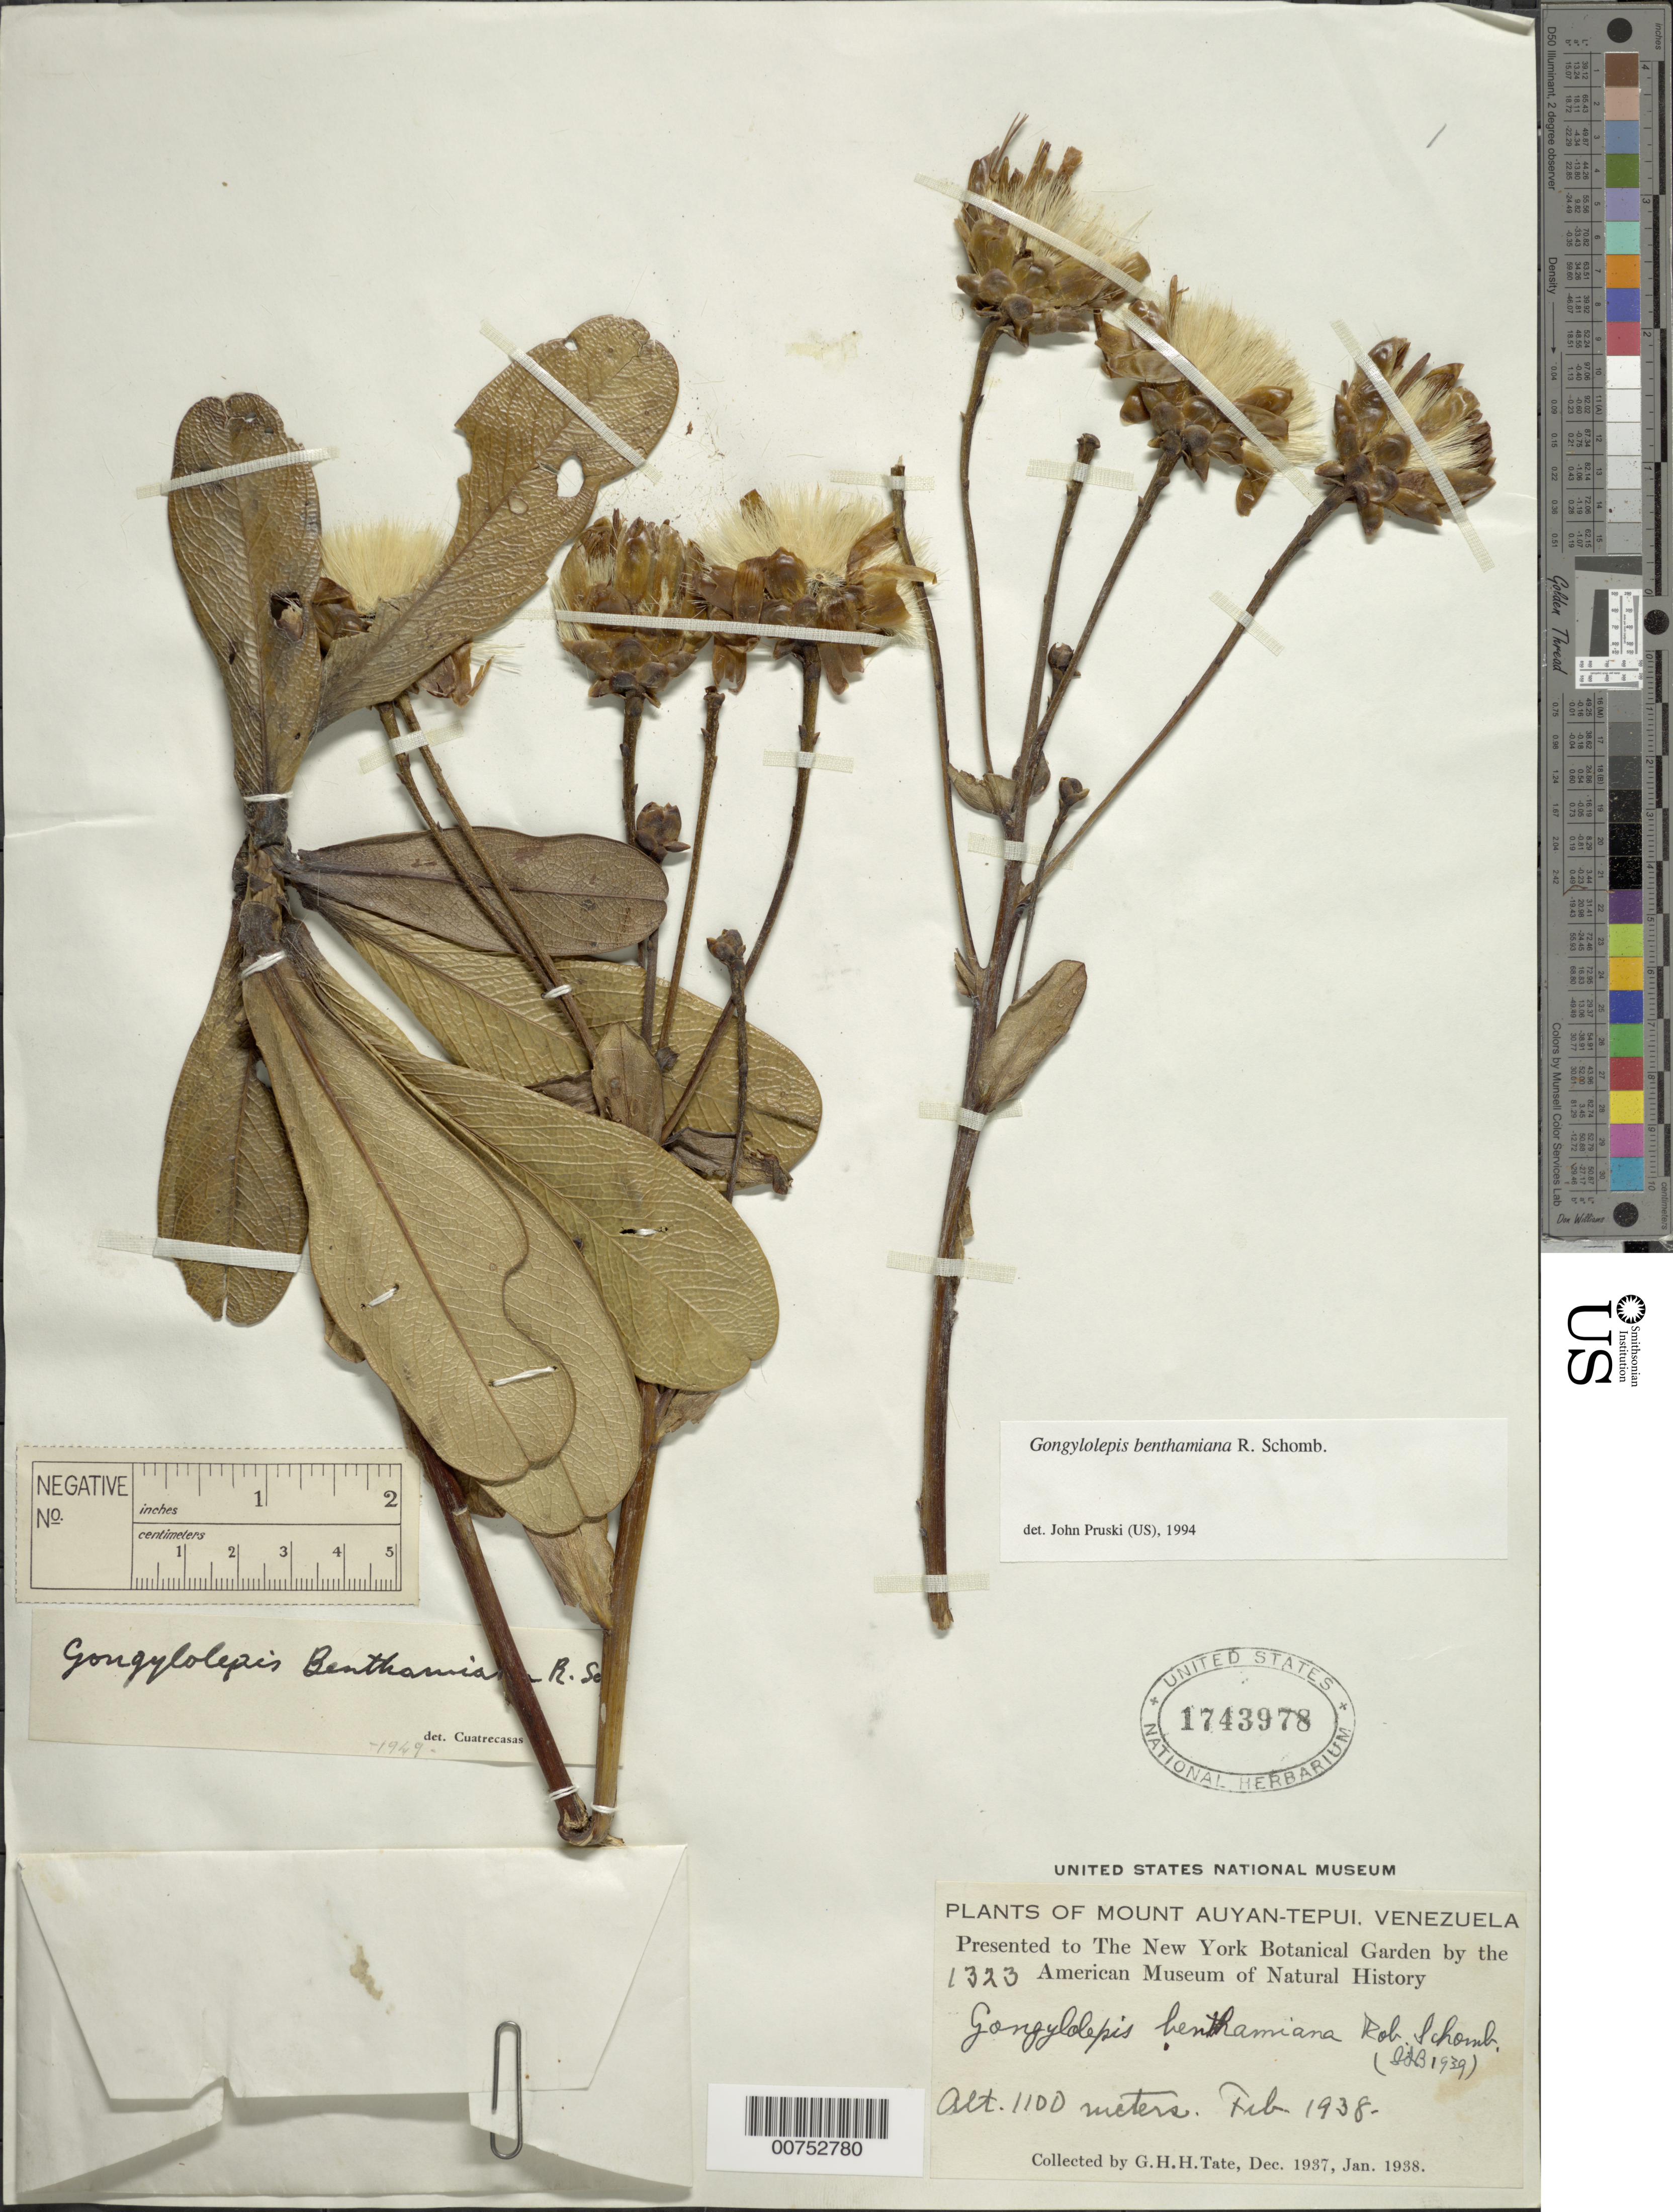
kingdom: Plantae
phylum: Tracheophyta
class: Magnoliopsida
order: Asterales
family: Asteraceae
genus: Gongylolepis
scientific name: Gongylolepis benthamiana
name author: R.H. Schomb.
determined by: Pruski, J. F.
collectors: G. H. H.Tate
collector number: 1323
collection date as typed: Feb-38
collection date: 1938-02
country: Venezuela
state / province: Bolívar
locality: Mt. Auyan-tepuí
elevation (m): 1100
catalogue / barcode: US 1743978